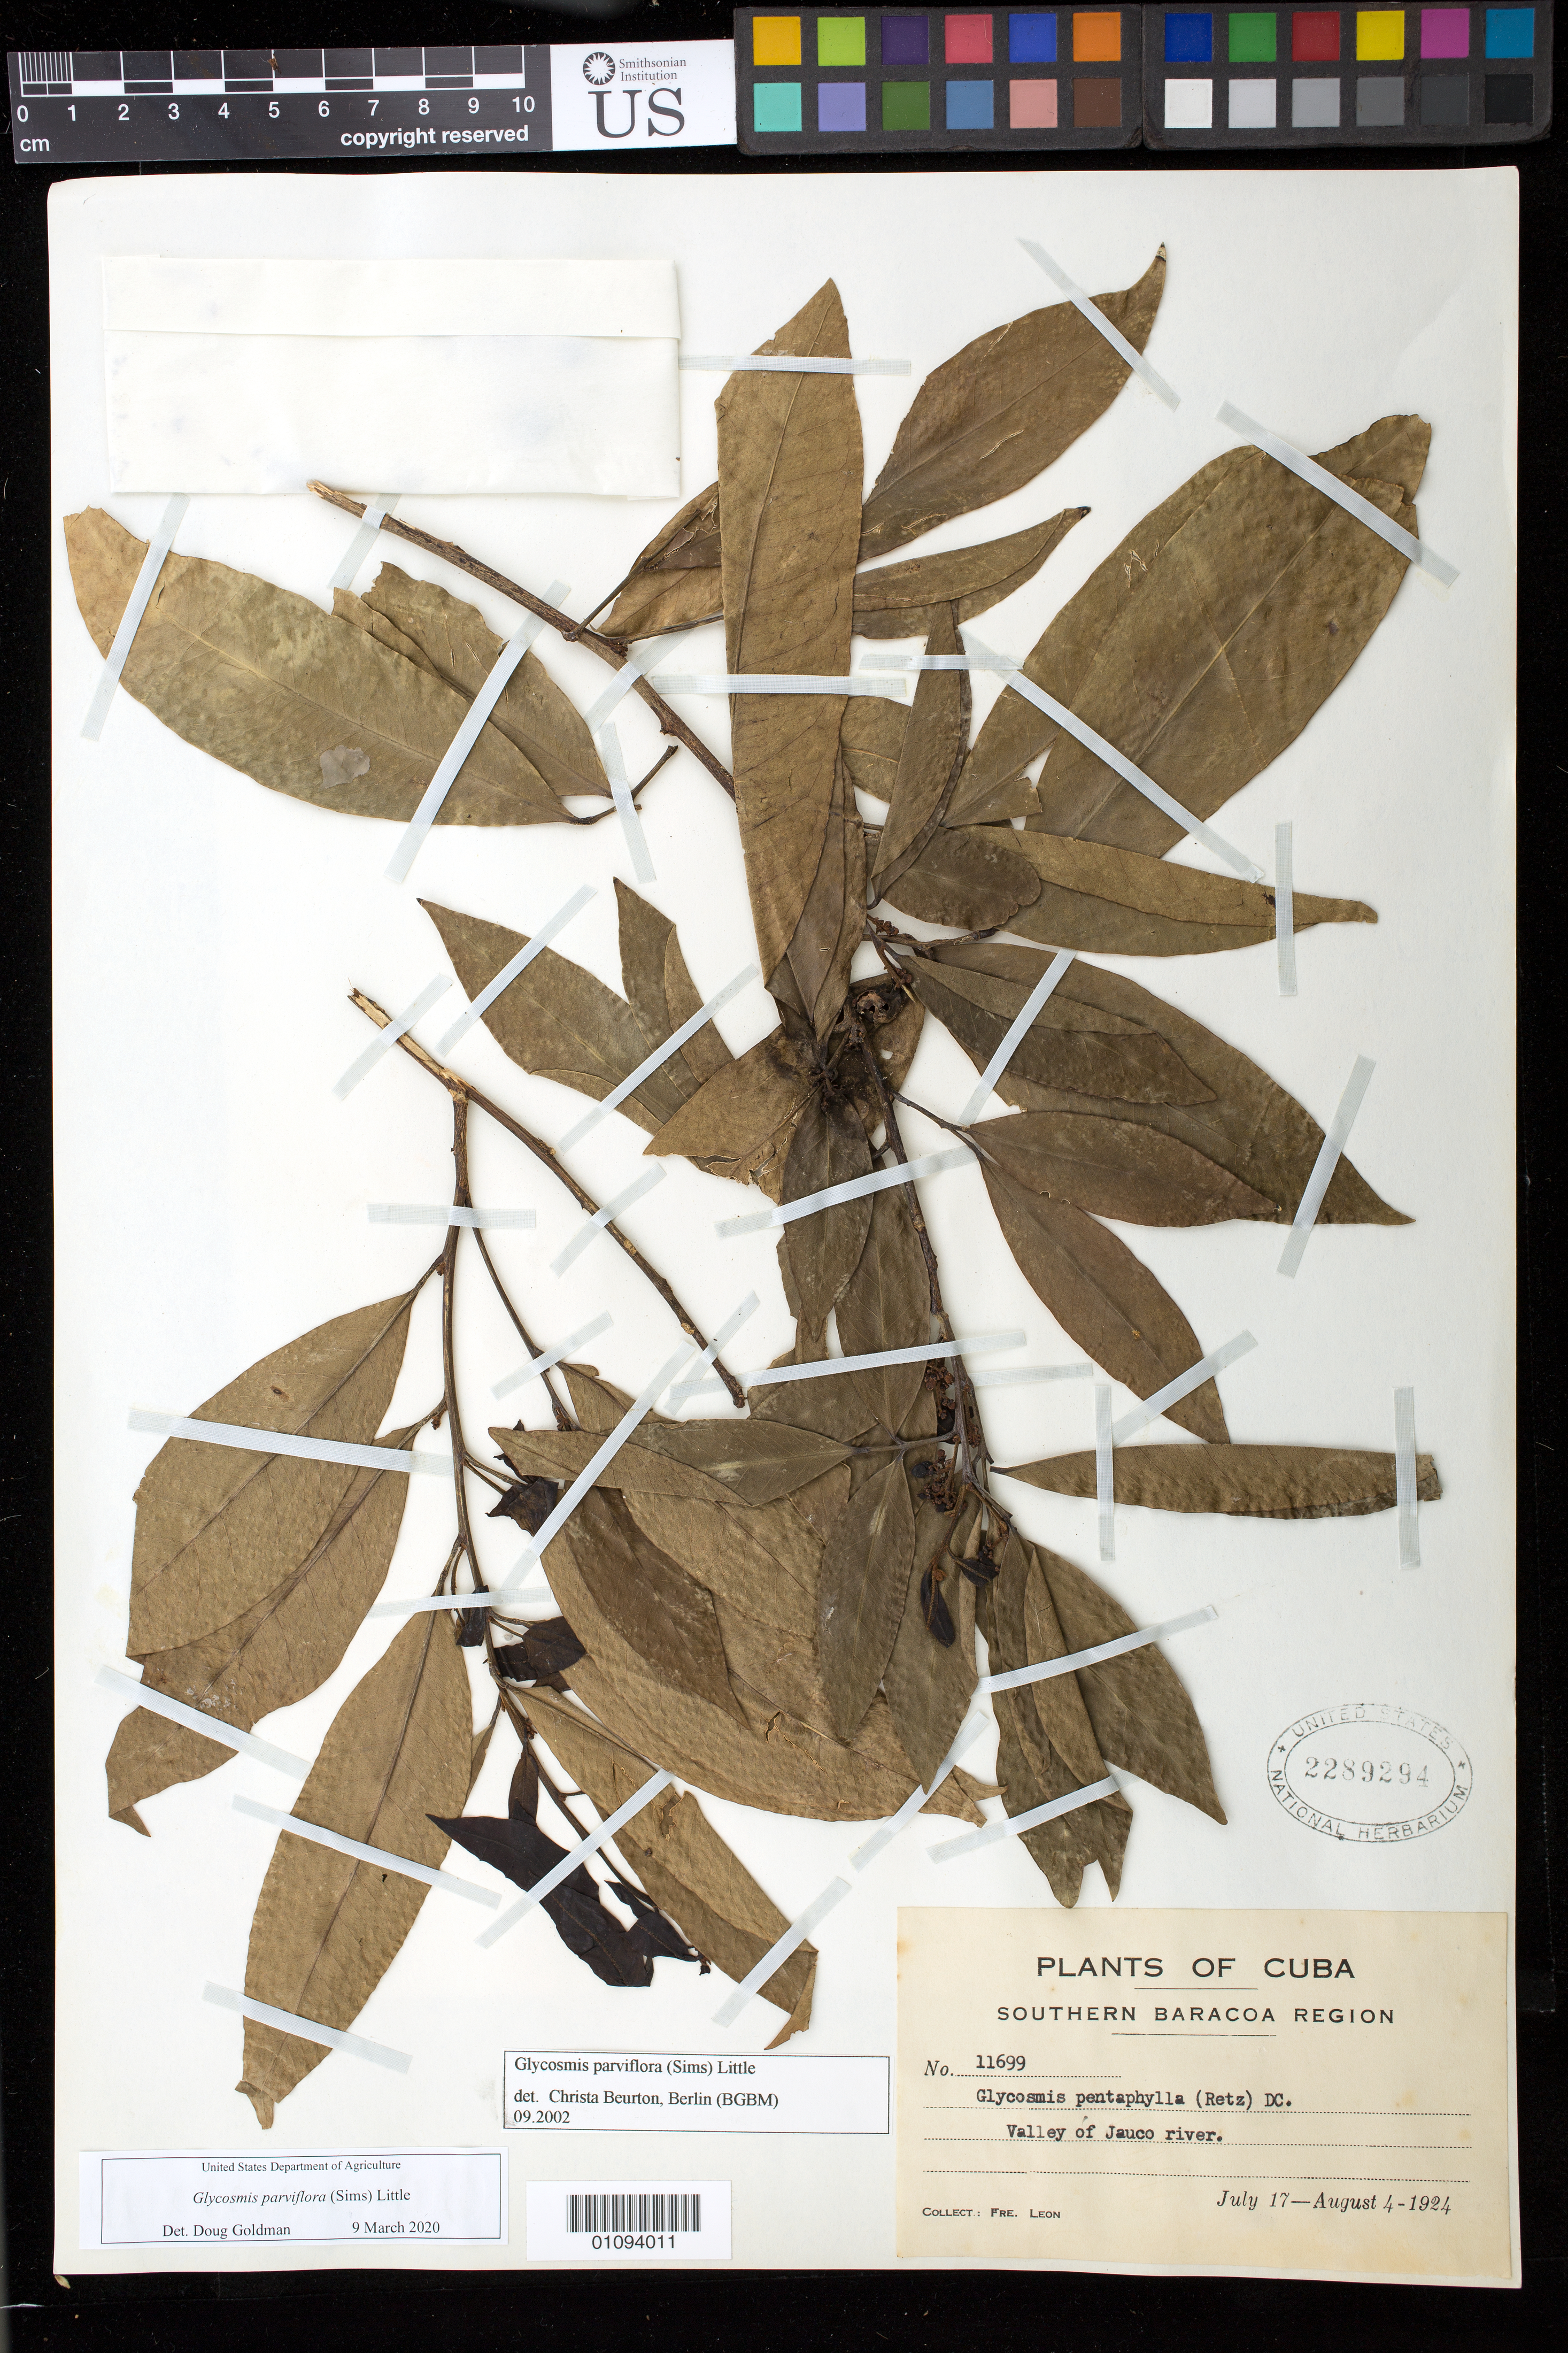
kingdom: Plantae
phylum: Tracheophyta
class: Magnoliopsida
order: Sapindales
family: Rutaceae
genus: Glycosmis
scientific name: Glycosmis parviflora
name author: (Sims) Little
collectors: Bro. León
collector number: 11699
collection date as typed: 17 Jul 1924 to 04 Aug 1924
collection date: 1924-07-17/1924-08-04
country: Cuba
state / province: Guantánamo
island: Cuba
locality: S Baracoa region; Valley of Jauco river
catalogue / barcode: US 2289294